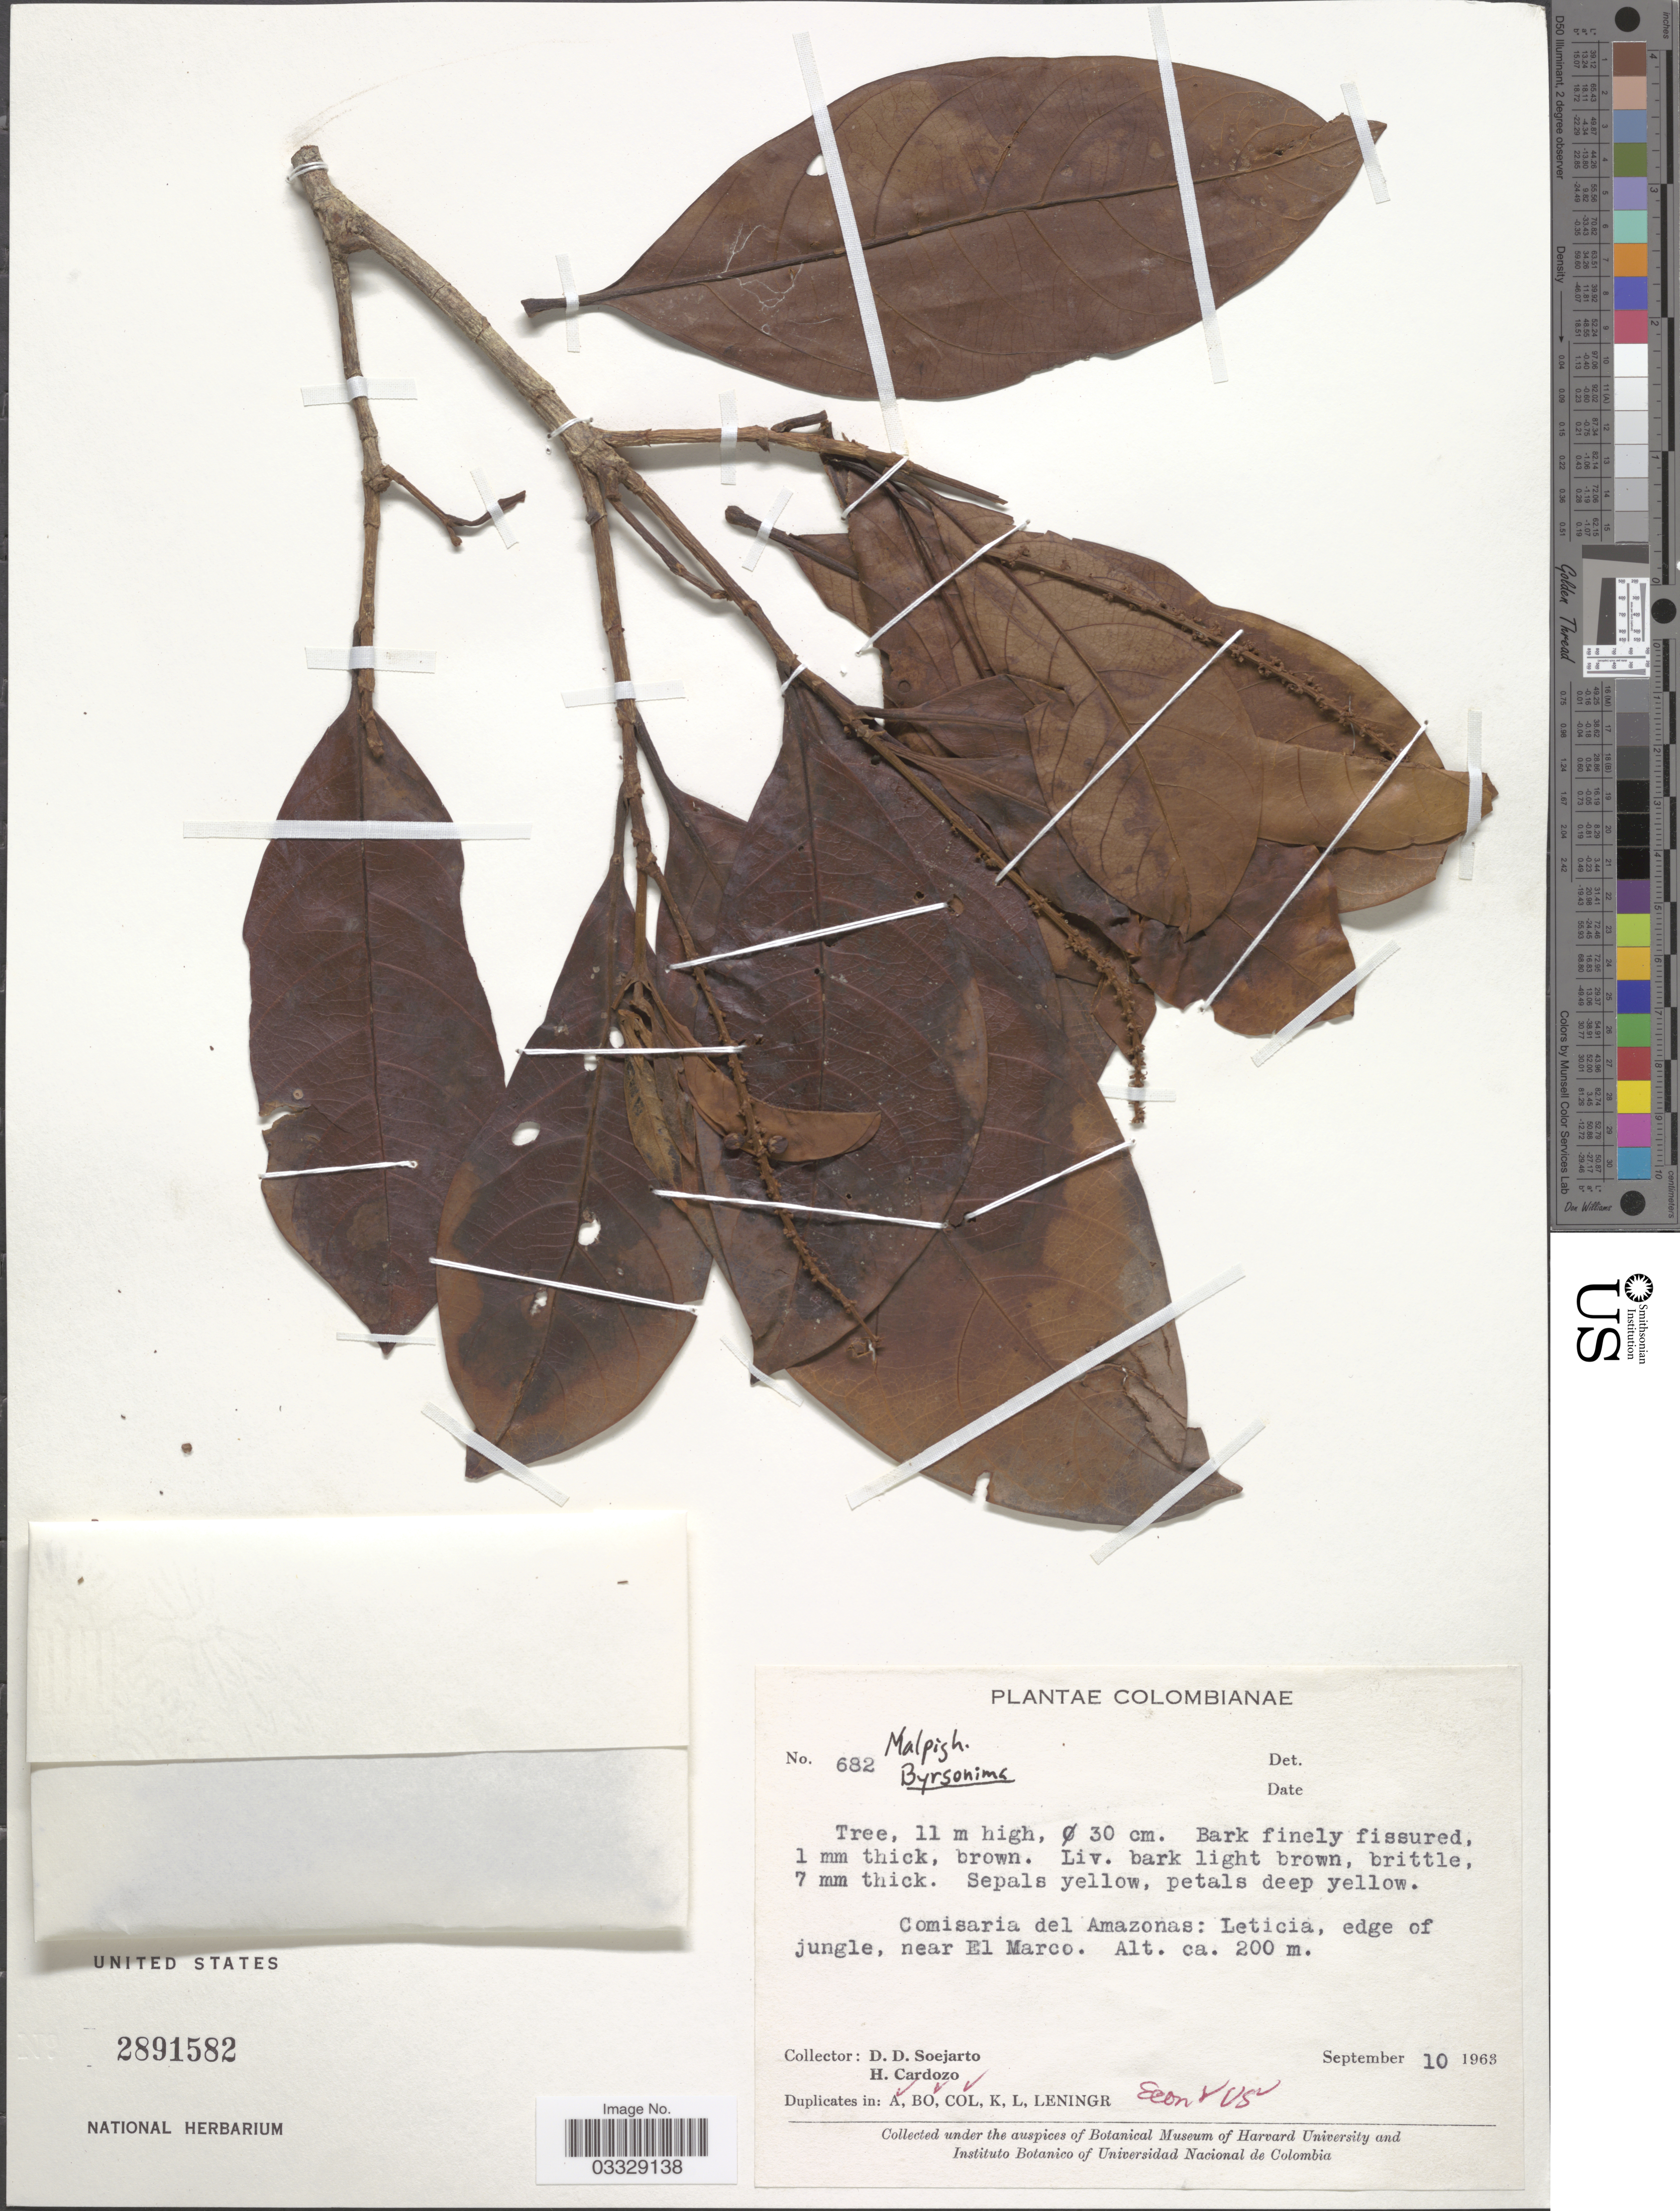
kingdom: Plantae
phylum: Tracheophyta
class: Magnoliopsida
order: Malpighiales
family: Malpighiaceae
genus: Byrsonima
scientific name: Byrsonima sp.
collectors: H. Cardozo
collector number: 682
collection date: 1963-09-10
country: Colombia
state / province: Amazônas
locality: Comisaria del Amazonas: Leticia, edge of jungle, near El Marco.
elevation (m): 200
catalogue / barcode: US 2891582